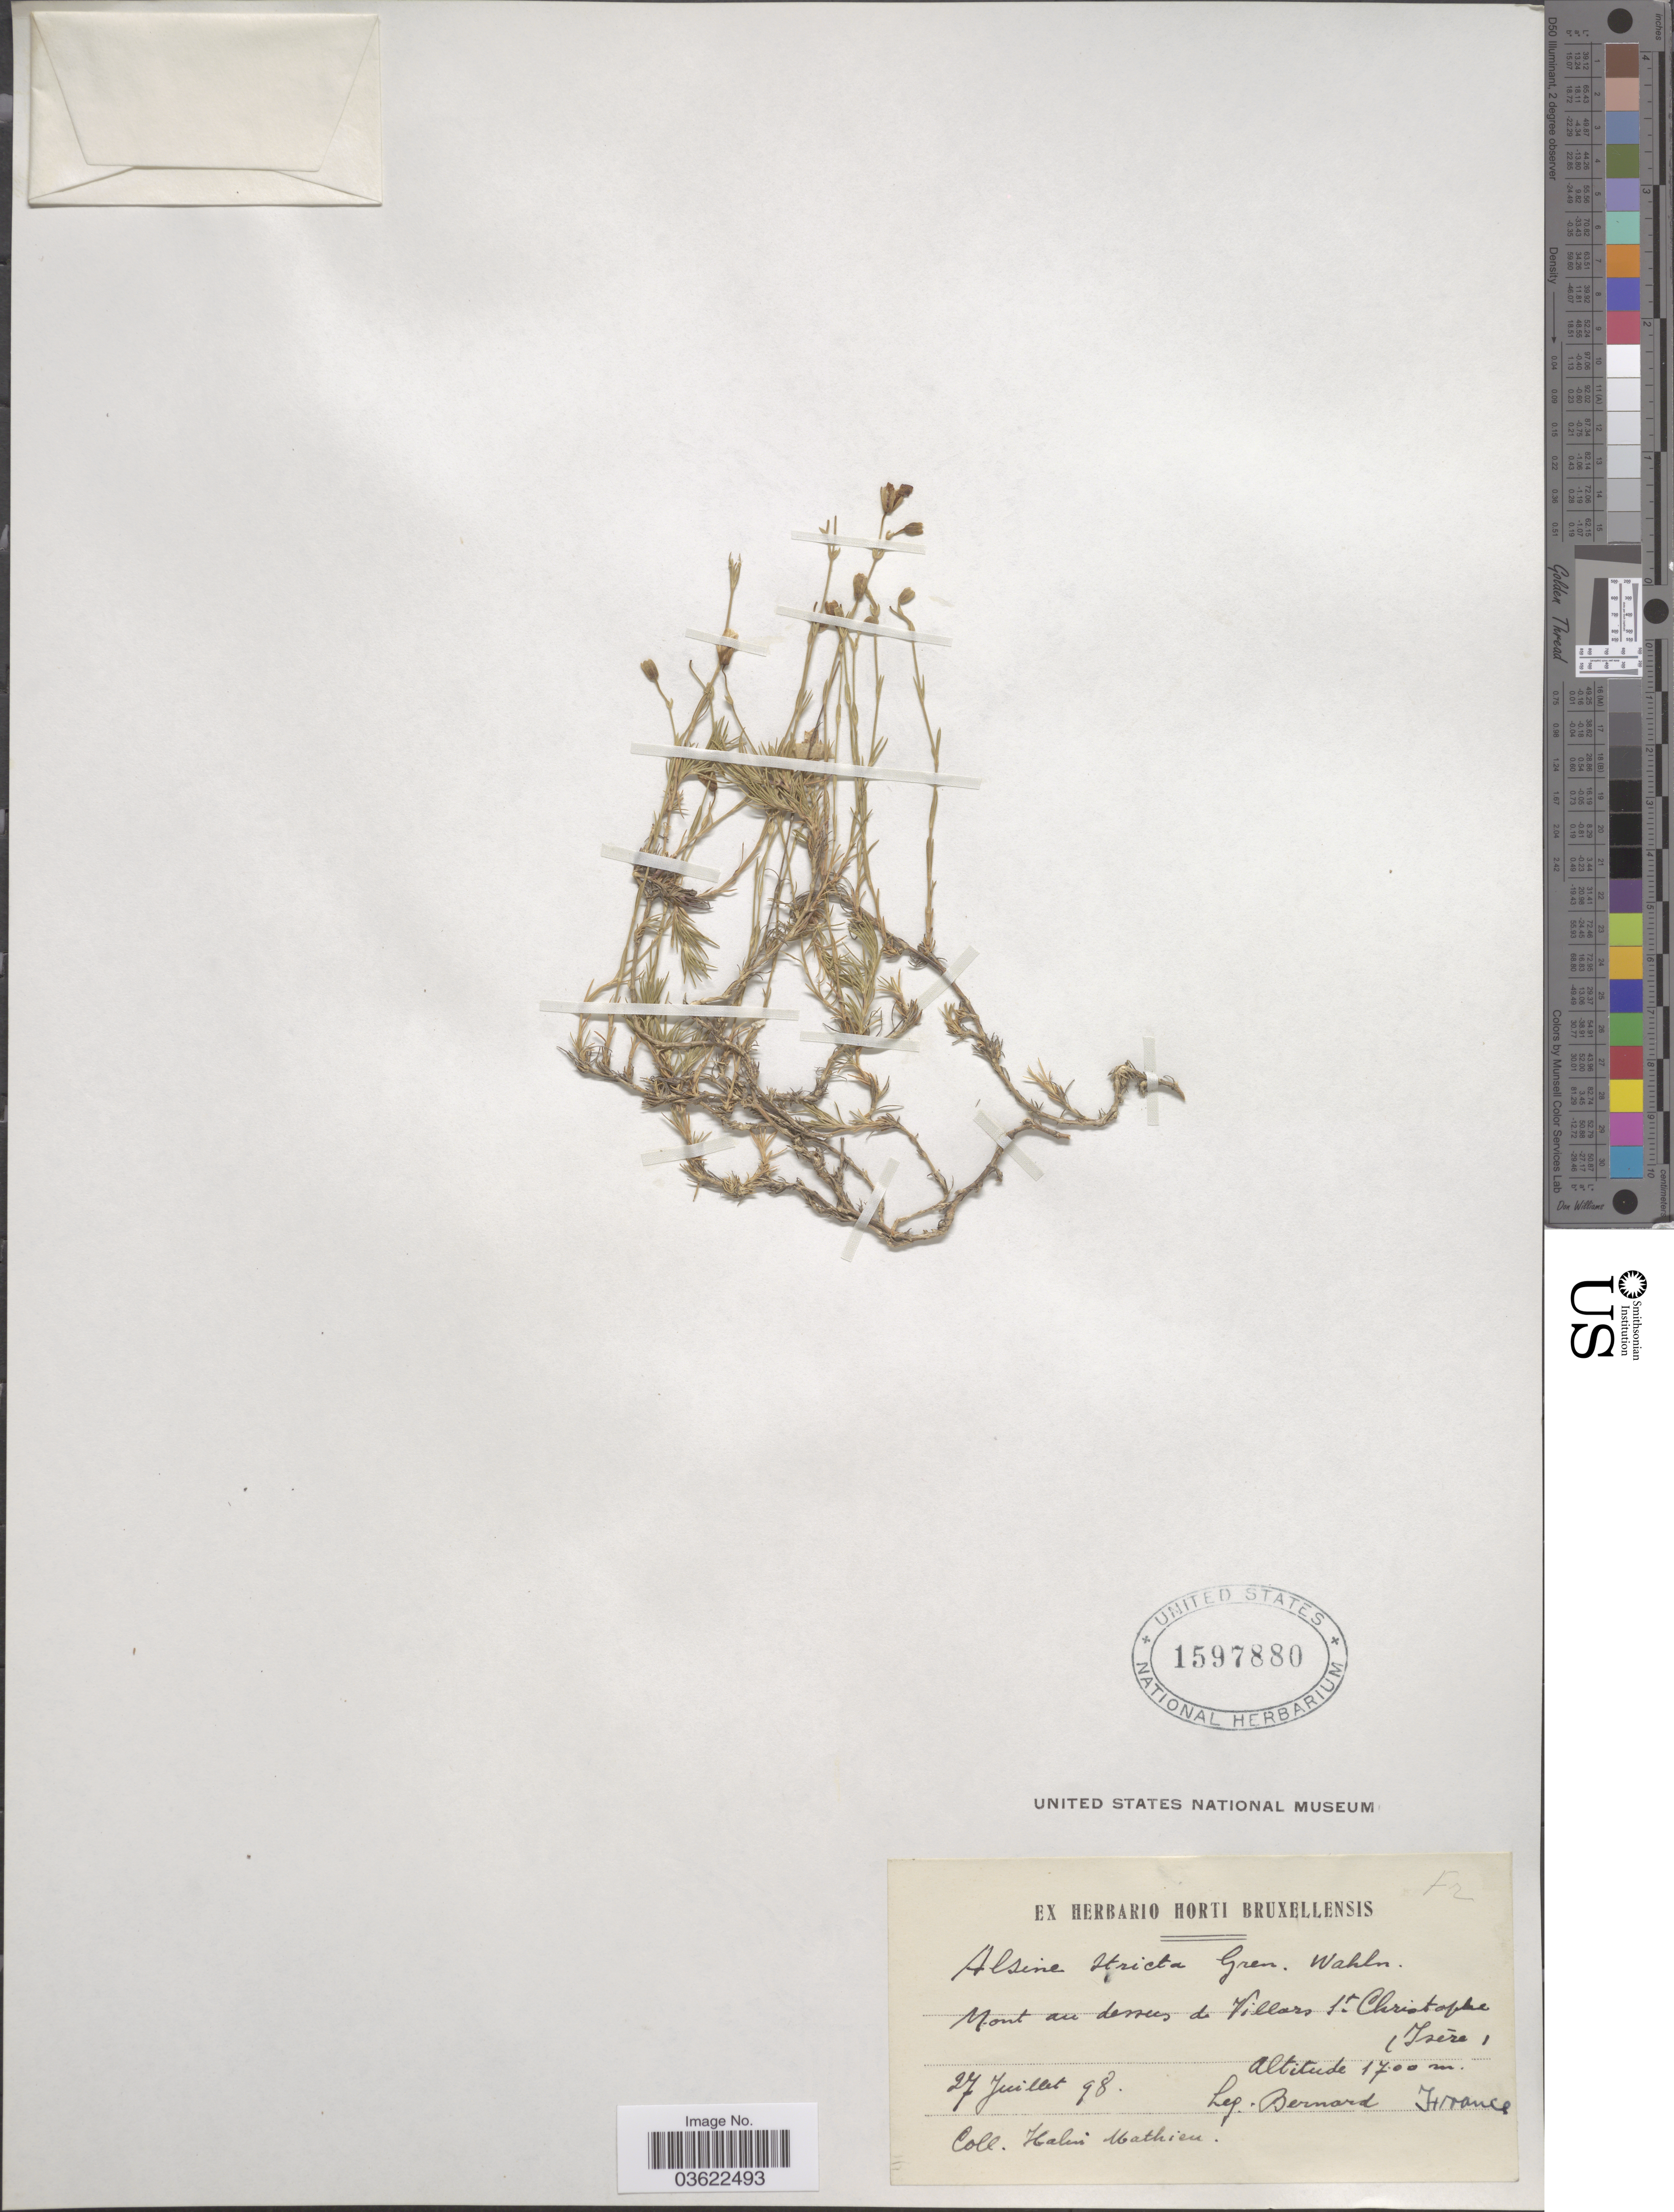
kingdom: Plantae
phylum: Tracheophyta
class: Magnoliopsida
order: Caryophyllales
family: Caryophyllaceae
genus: Arenaria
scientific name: Arenaria stricta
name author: Michx.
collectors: -. Bernard & H. Mathieu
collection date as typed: Transcribed d/m/y: 27/7/98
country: France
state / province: Auvergne-Rhône-Alpes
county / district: Isère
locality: Mont au dessus de Villars St. Christophe (Isére).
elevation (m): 1700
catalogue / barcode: US 1597880